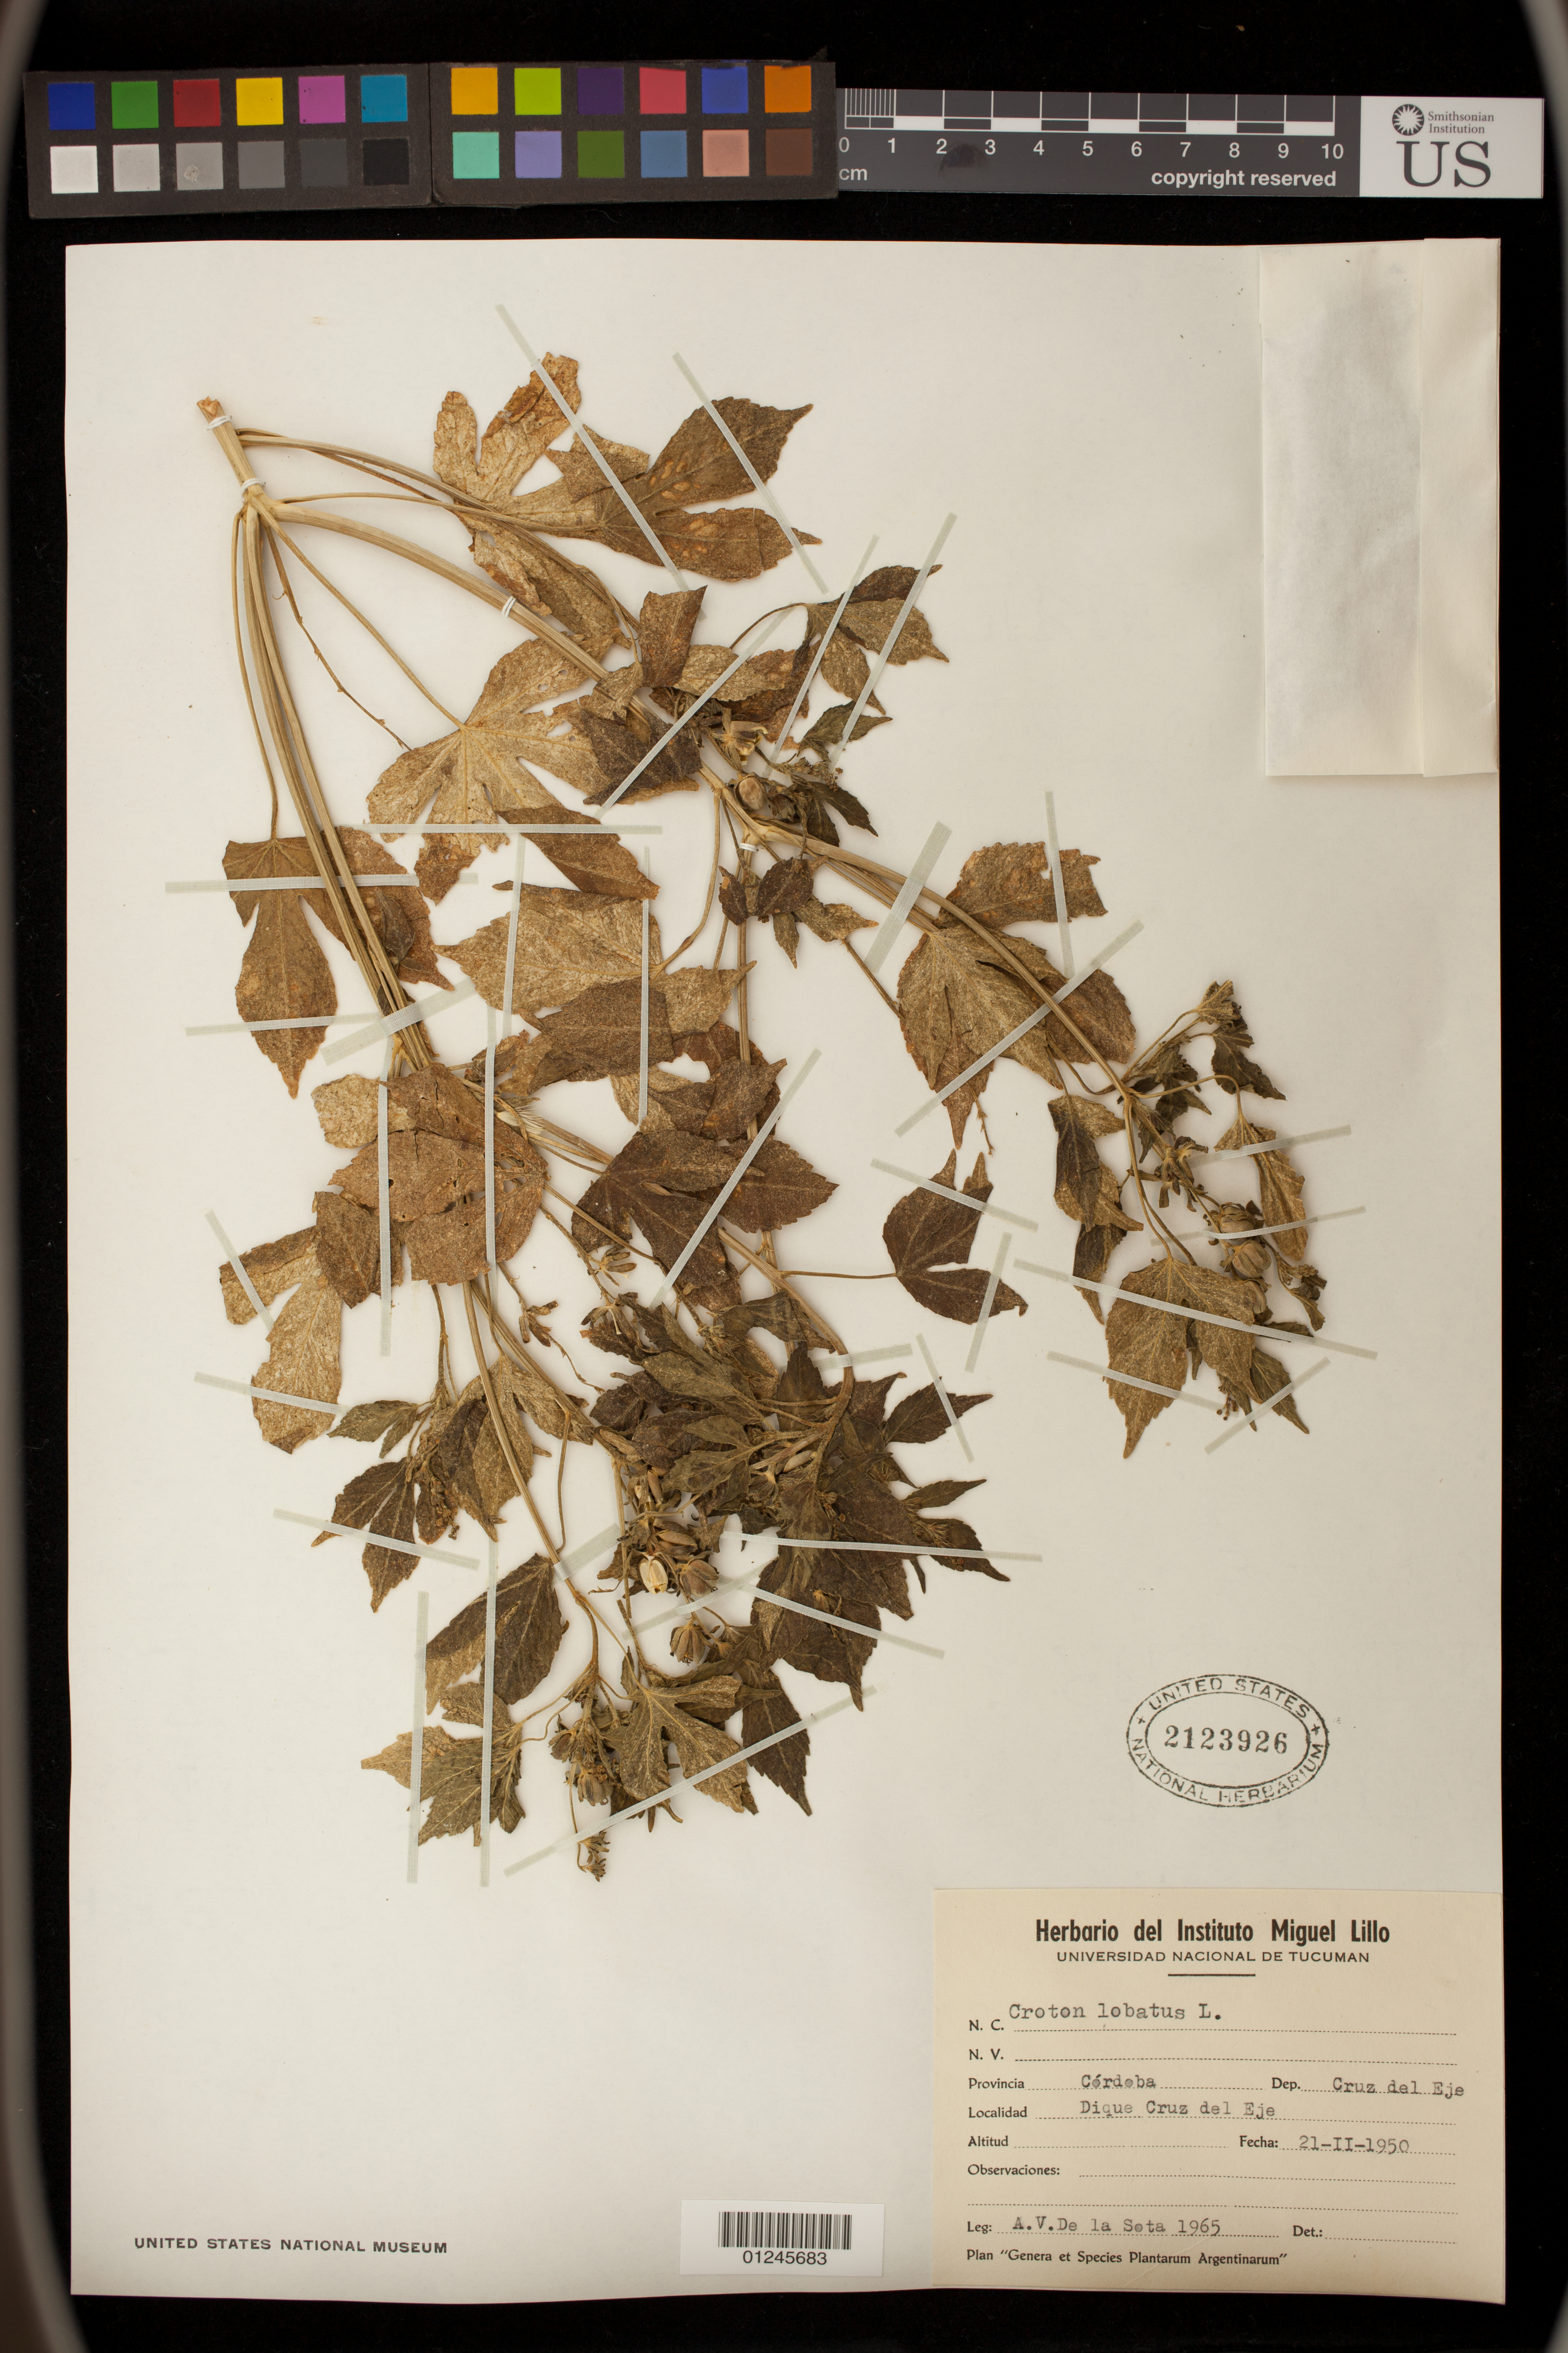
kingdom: Plantae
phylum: Tracheophyta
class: Magnoliopsida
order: Malpighiales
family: Euphorbiaceae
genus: Croton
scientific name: Croton lobatus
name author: L.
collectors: A. V de Sota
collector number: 1965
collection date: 1950-02-21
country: Argentina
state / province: Cordoba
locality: Cruz del Eje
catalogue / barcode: US 2123926